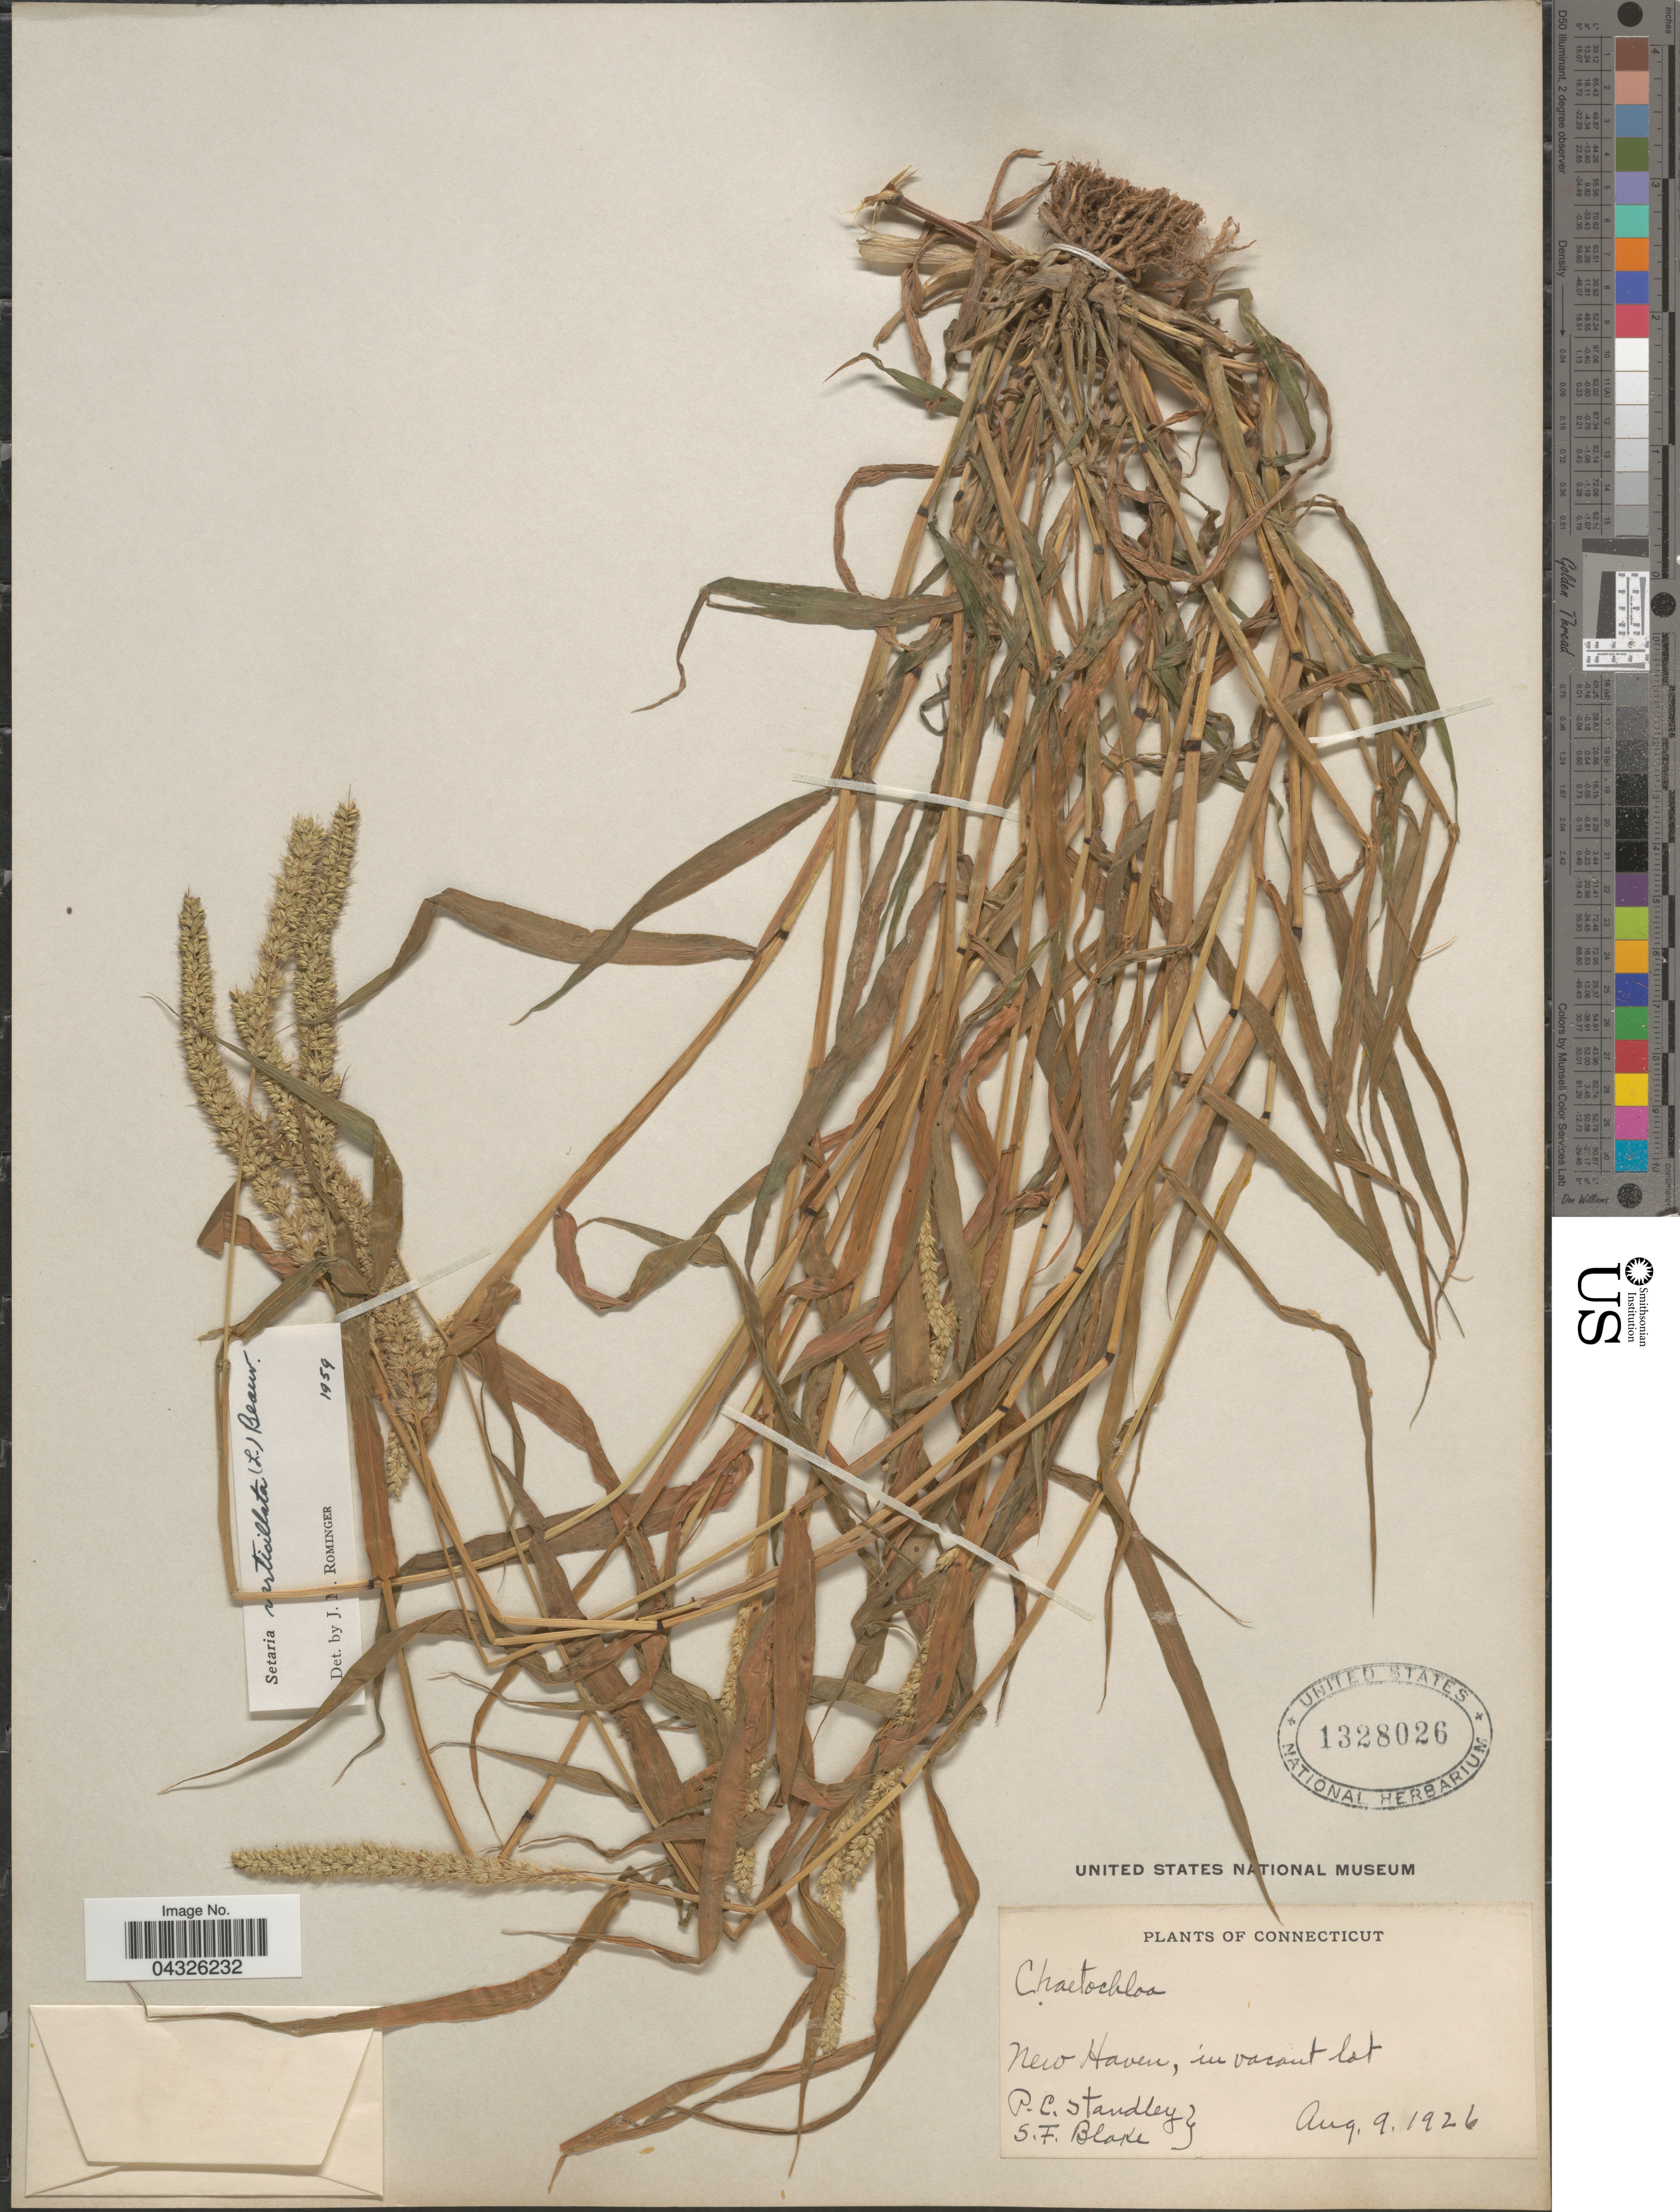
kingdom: Plantae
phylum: Tracheophyta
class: Liliopsida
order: Poales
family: Poaceae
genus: Setaria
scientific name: Setaria verticillata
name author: (L.) P. Beauv.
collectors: P. C. Standley & S. Blake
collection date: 1926-08-09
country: United States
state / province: Connecticut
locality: New Haven.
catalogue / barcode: US 1328026